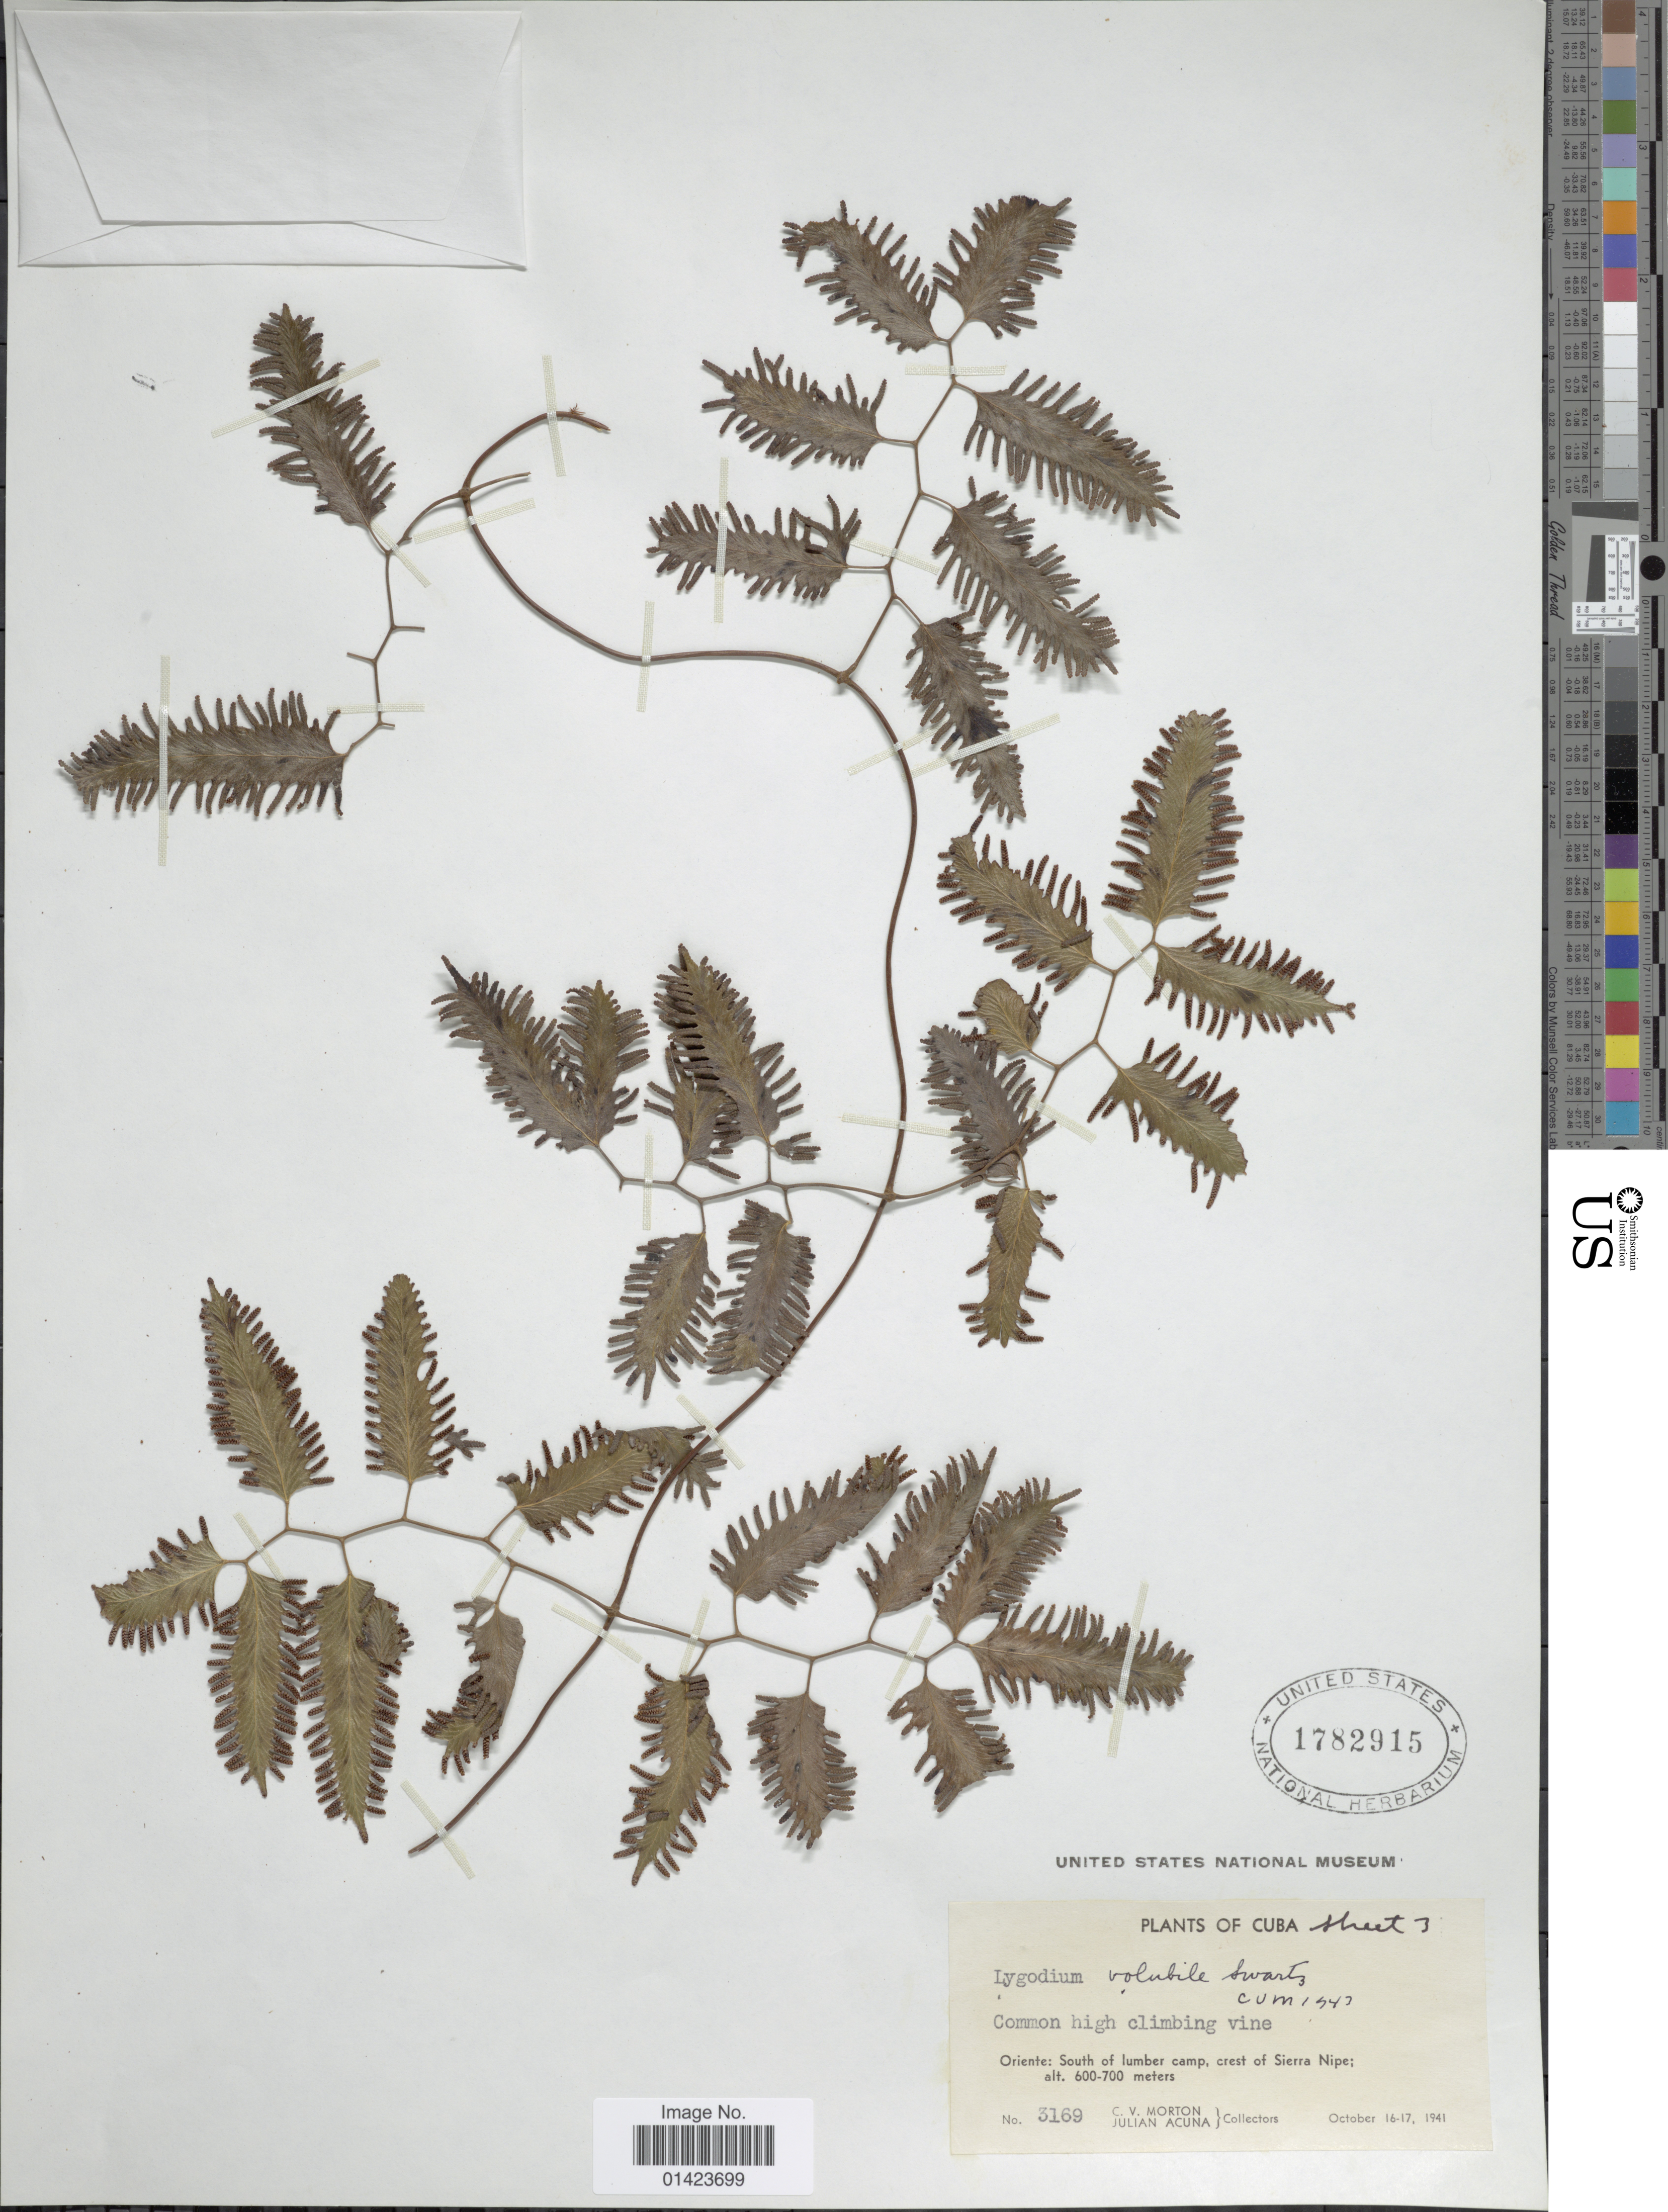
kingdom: Plantae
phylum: Tracheophyta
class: Polypodiopsida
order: Schizaeales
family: Lygodiaceae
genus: Lygodium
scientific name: Lygodium volubile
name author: Sw.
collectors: C. V. Morton & J. B. Acuña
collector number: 3169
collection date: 1941-10-16/1941-10-17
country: Cuba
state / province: Oriente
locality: Oriente South of lumber camp, crest of Sierra Nipe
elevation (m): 600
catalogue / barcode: US 1782915